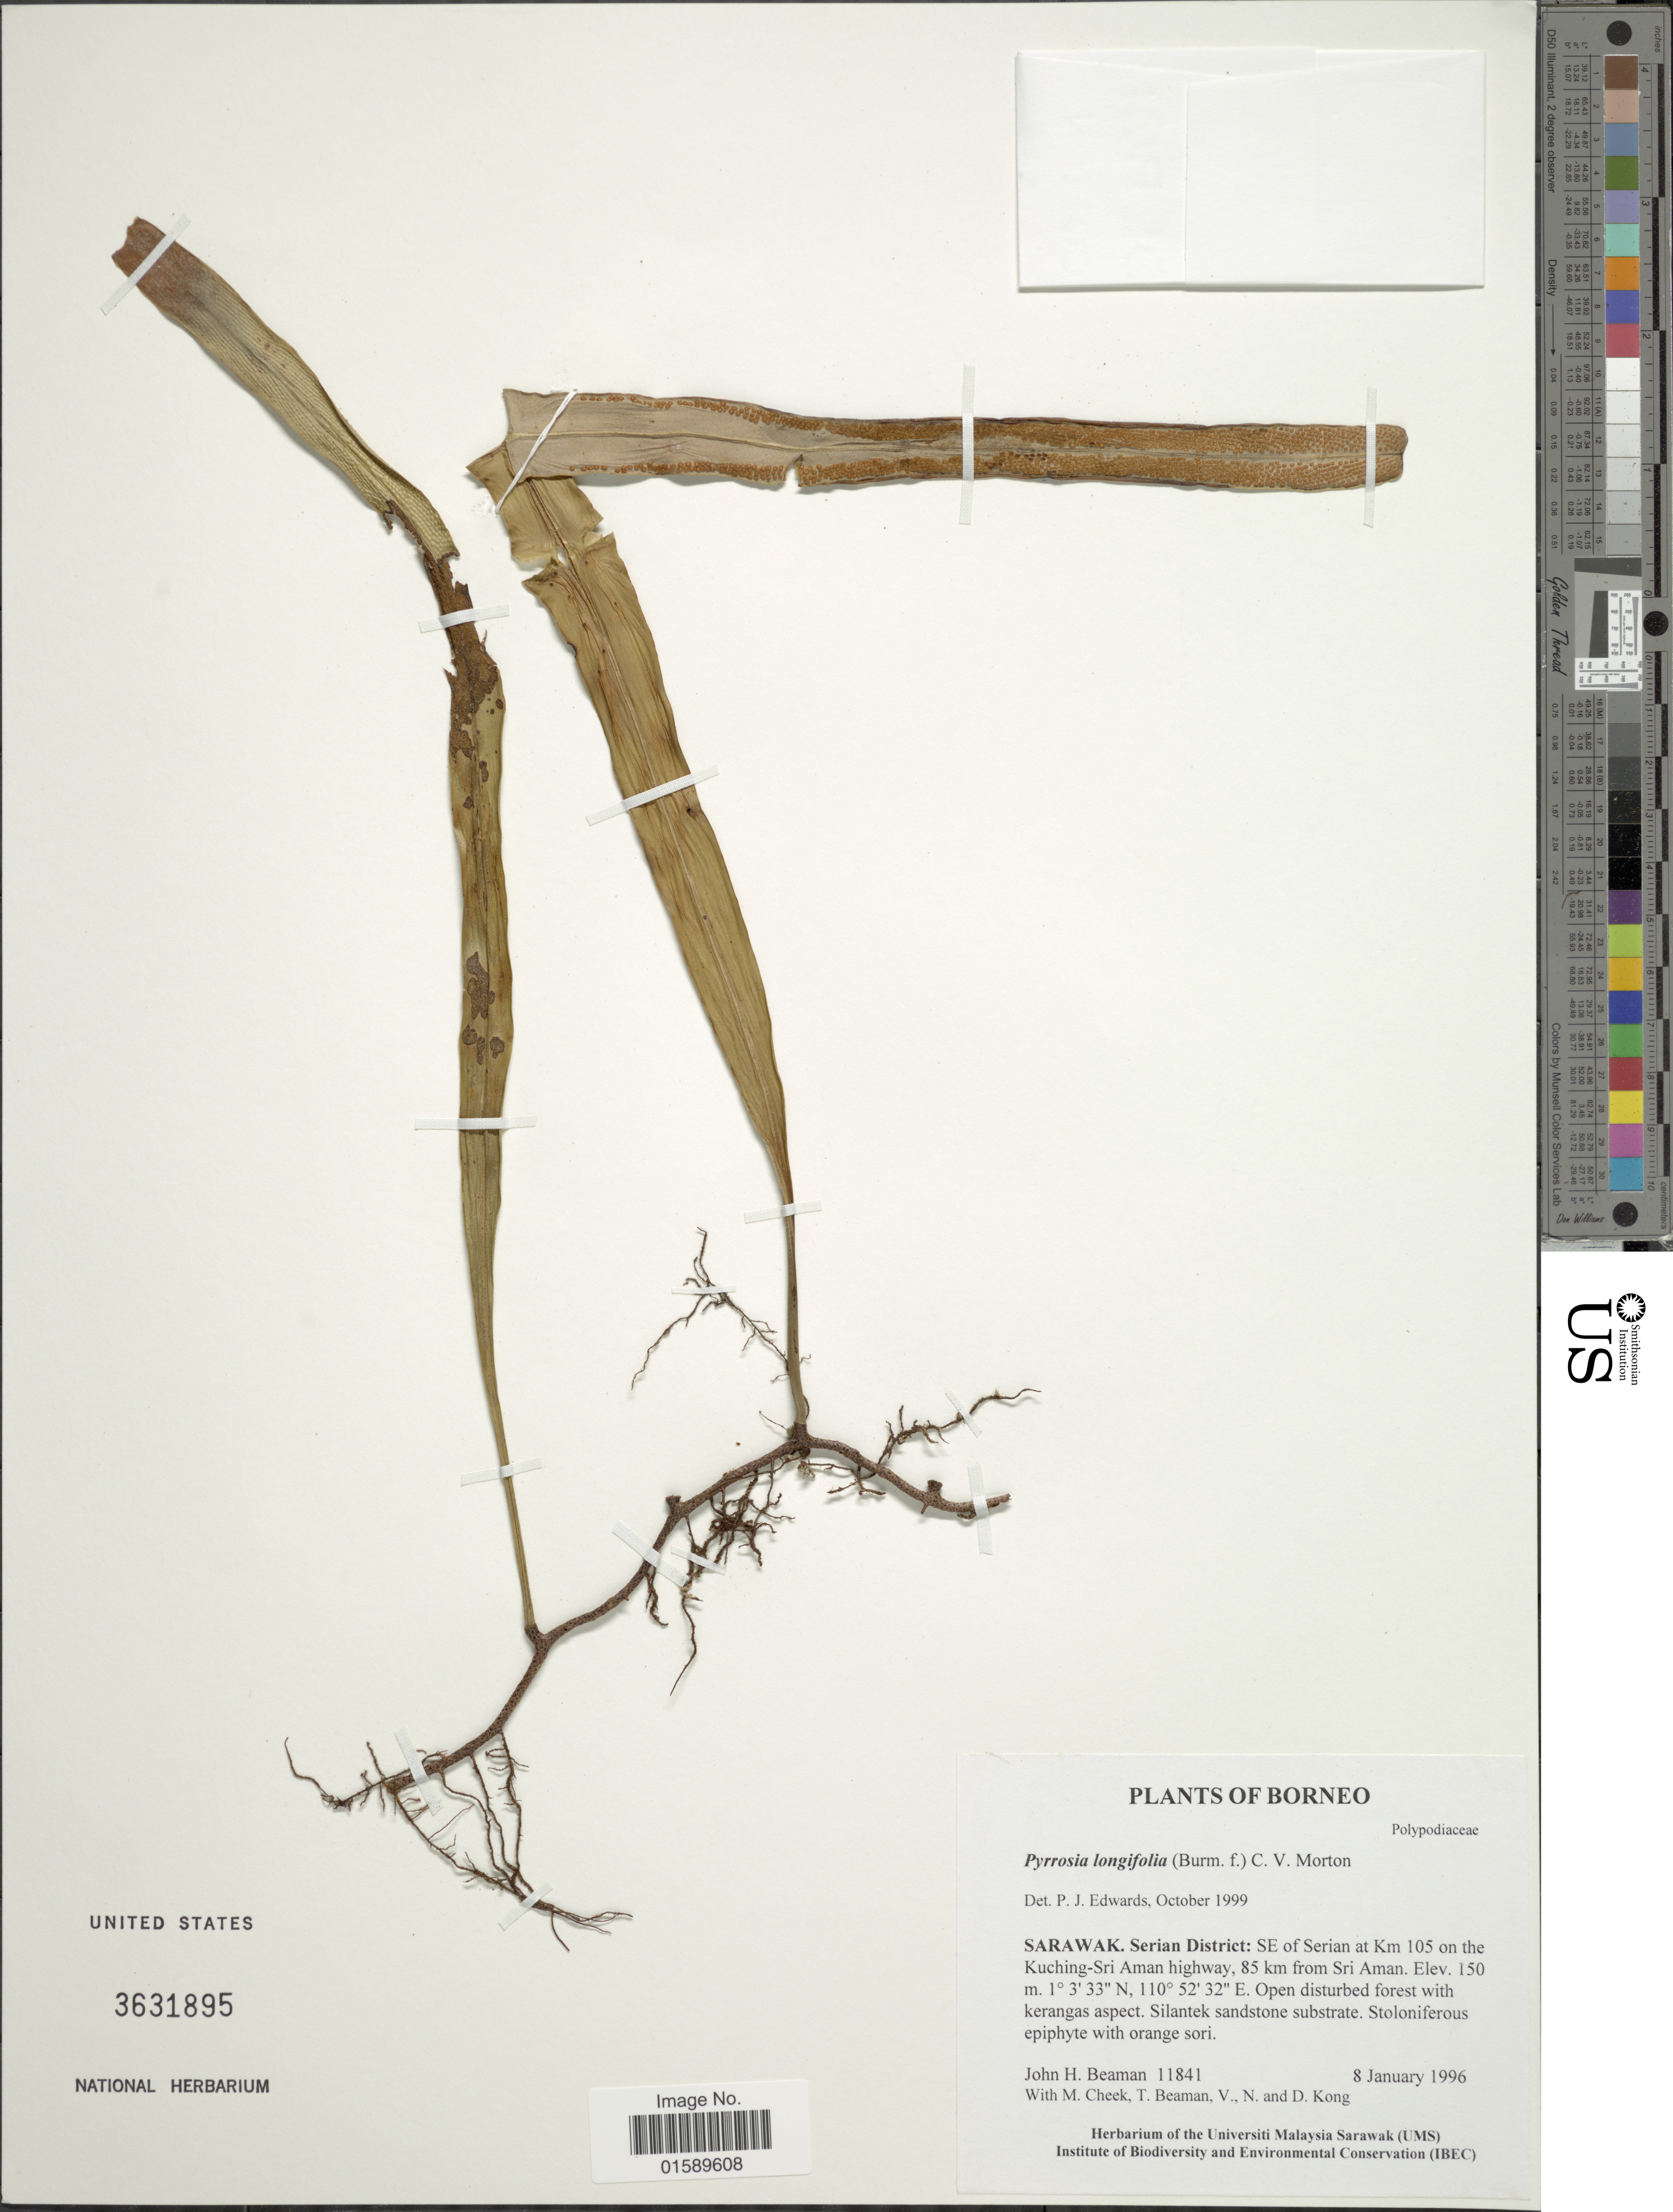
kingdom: Plantae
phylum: Tracheophyta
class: Polypodiopsida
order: Polypodiales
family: Polypodiaceae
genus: Pyrrosia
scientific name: Pyrrosia longifolia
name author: (Burm. f.) C.V. Morton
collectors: J. H. Beaman, M. Cheek, T. E. Beaman & D. Kong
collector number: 11841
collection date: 1996-01-08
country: Malaysia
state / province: Sarawak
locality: Borneo, Sarawak. Seran District: SE of Serian at Km 105 on the Kuching-Sri Aman highway, 85 km from Sri Aman.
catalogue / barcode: US 3631895